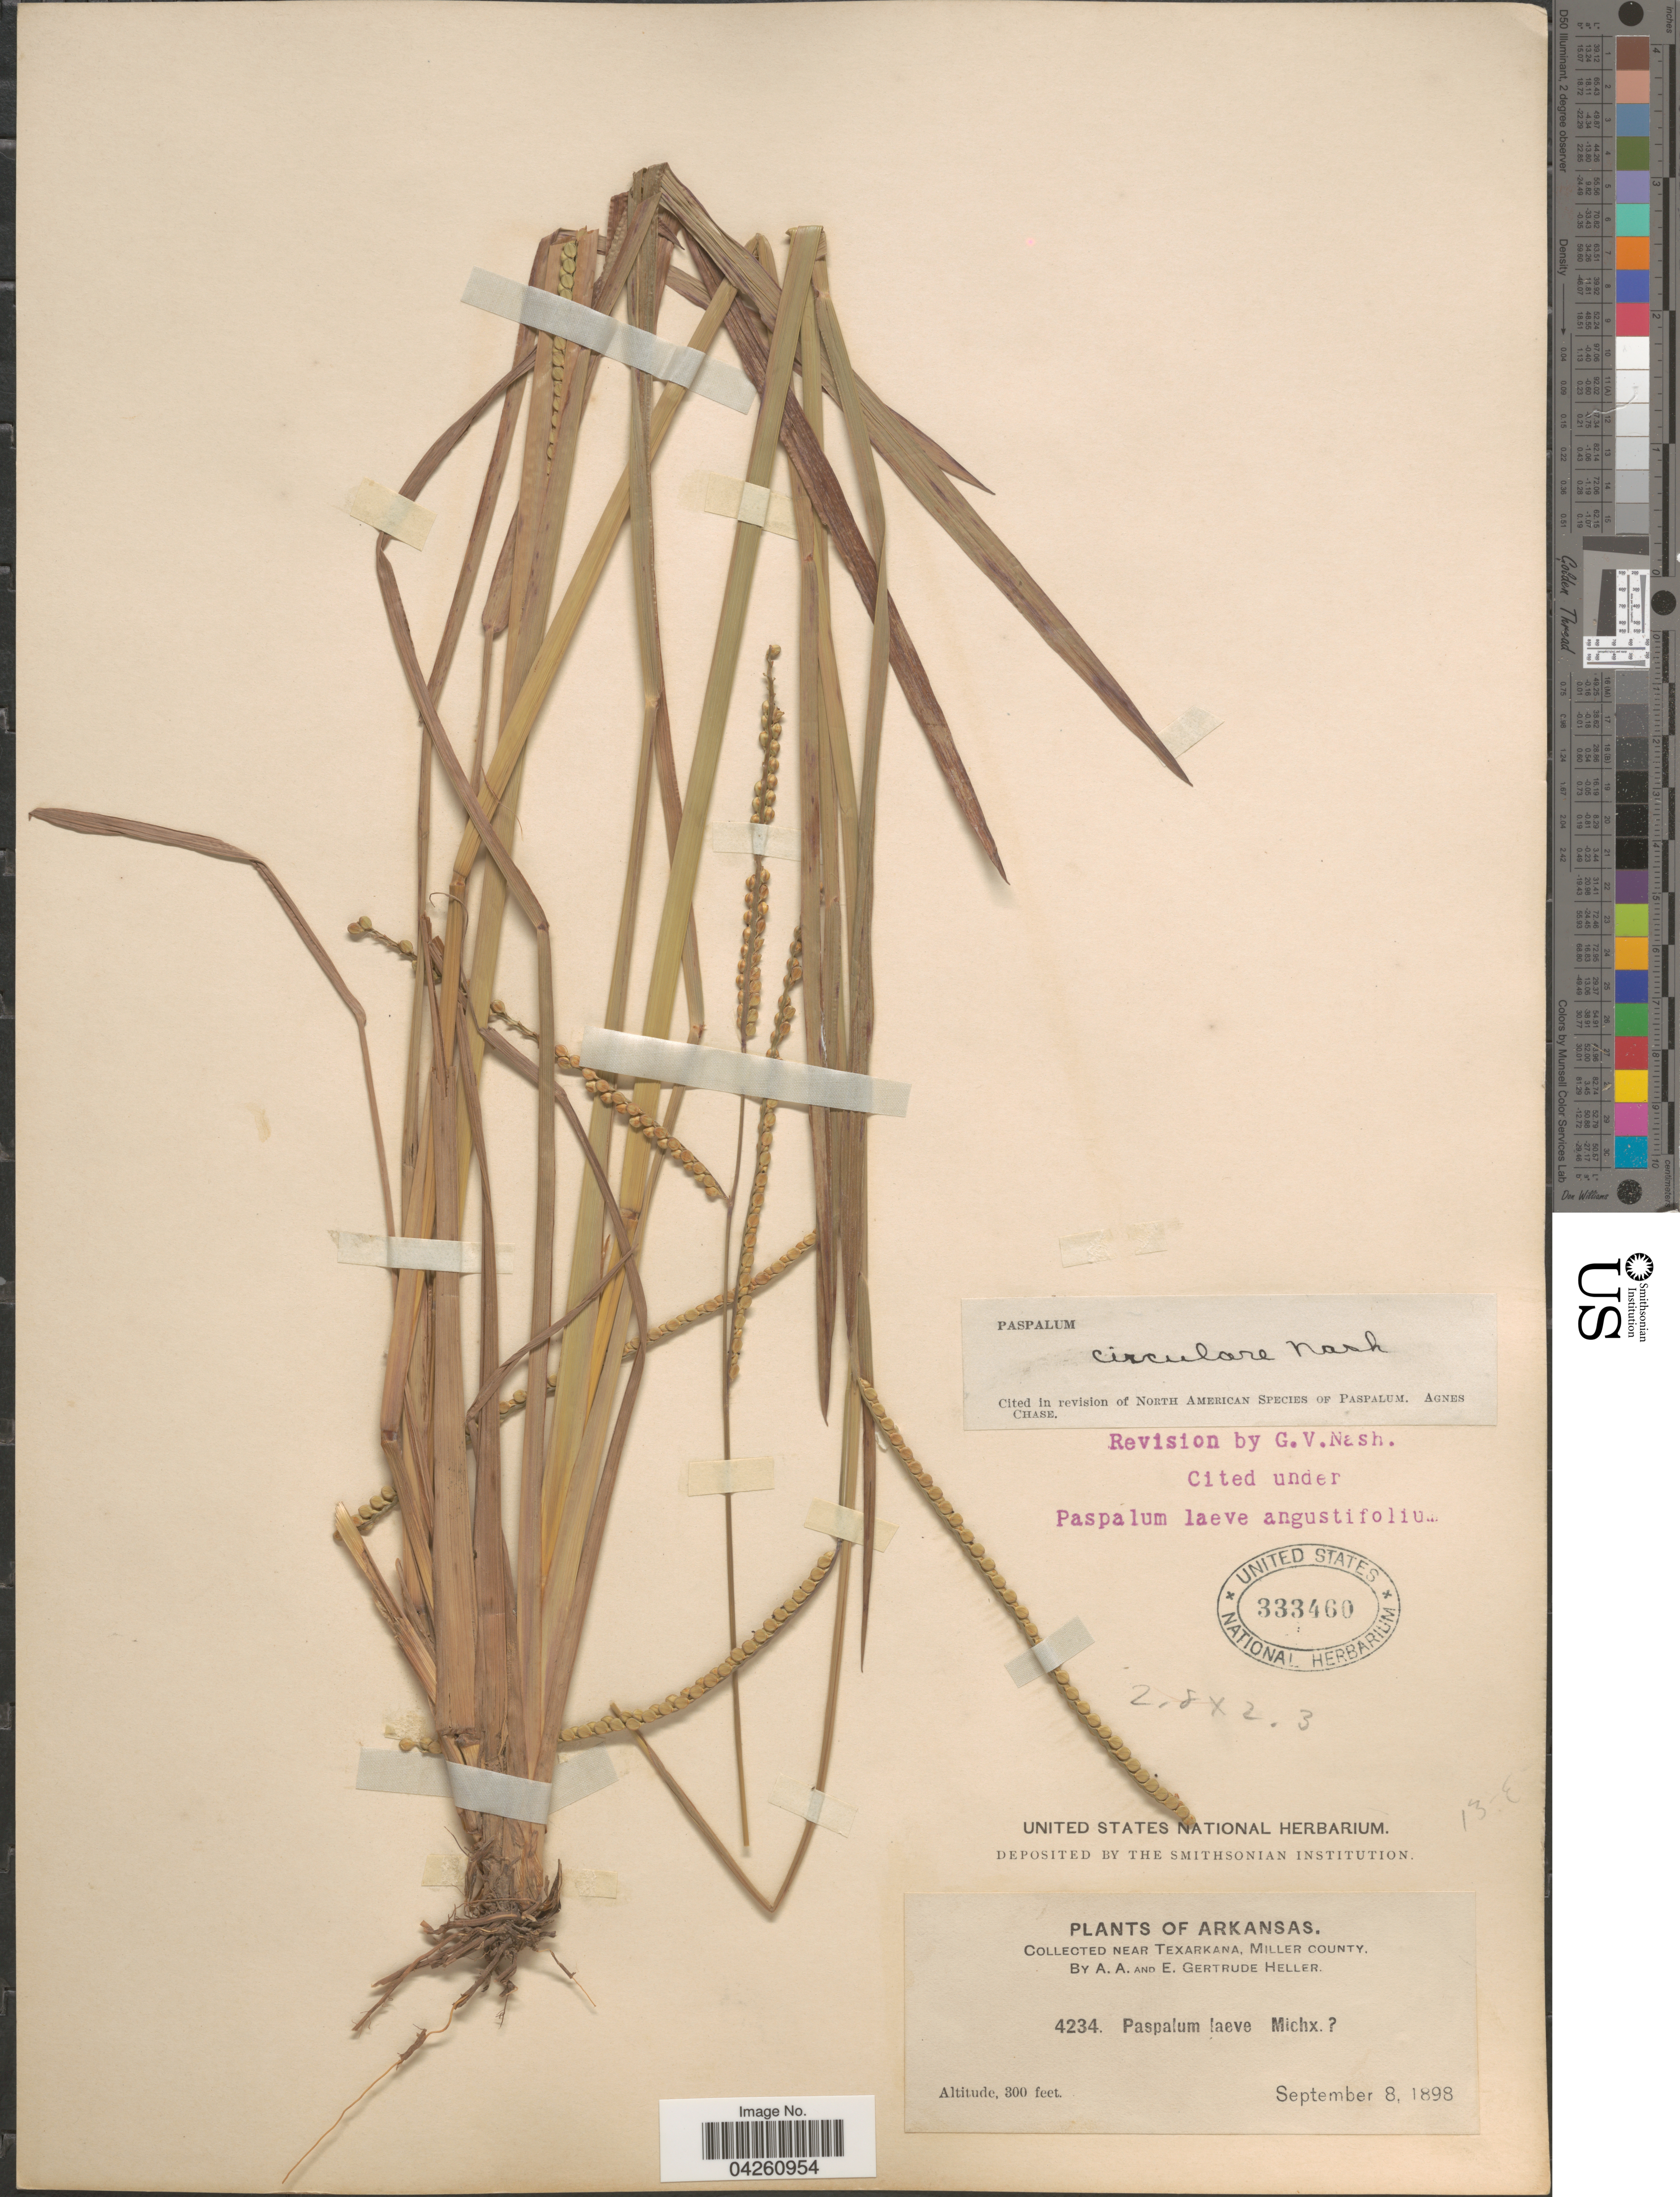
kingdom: Plantae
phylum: Tracheophyta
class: Liliopsida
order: Poales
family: Poaceae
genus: Paspalum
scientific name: Paspalum circulare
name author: Nash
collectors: A. A. Heller & E. G. Heller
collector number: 4234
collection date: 1898-09-08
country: United States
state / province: Arkansas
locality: Near Texarkana, Miller County.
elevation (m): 91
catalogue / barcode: US 333460